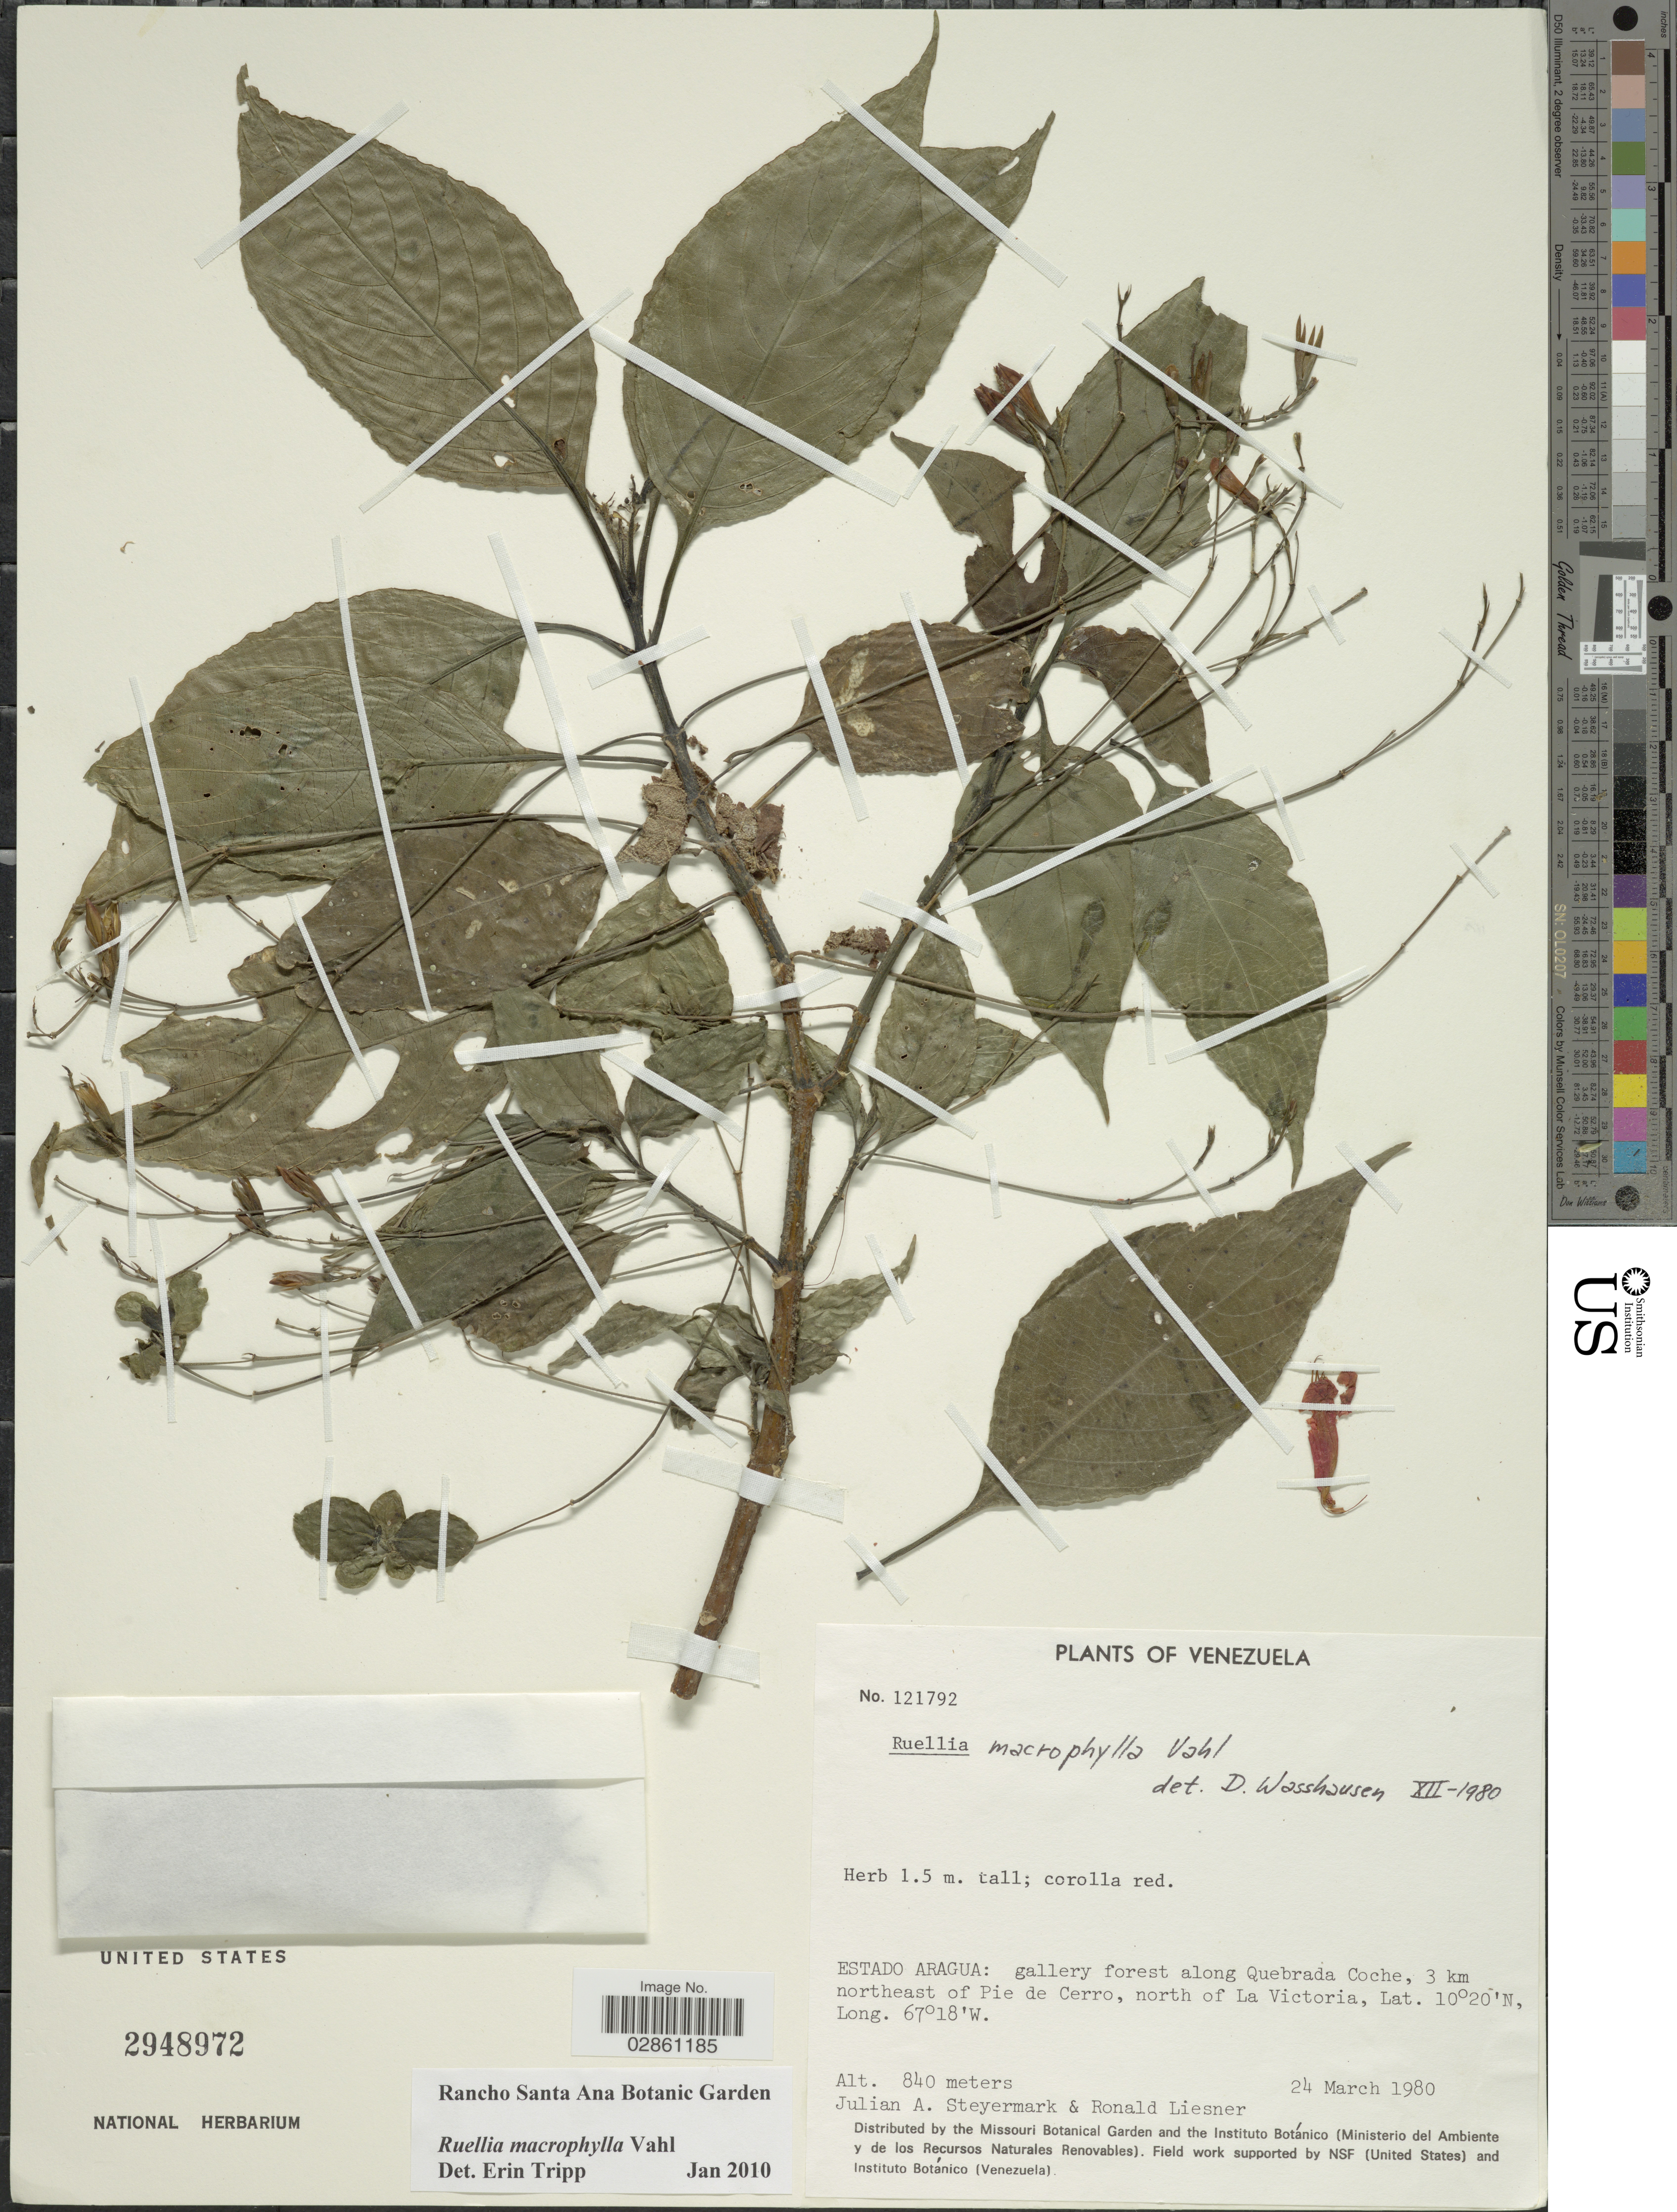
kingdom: Plantae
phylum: Tracheophyta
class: Magnoliopsida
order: Lamiales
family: Acanthaceae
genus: Ruellia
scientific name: Ruellia macrophylla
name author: Vahl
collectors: J. Steyermark & R. L. Liesner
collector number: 121792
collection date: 1980-03-24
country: Venezuela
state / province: Aragua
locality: Gallery forest along Quebrada Coche, 3 km northeast of Pie de Cerro, north of La Victoria.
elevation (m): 840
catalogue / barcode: US 2948972